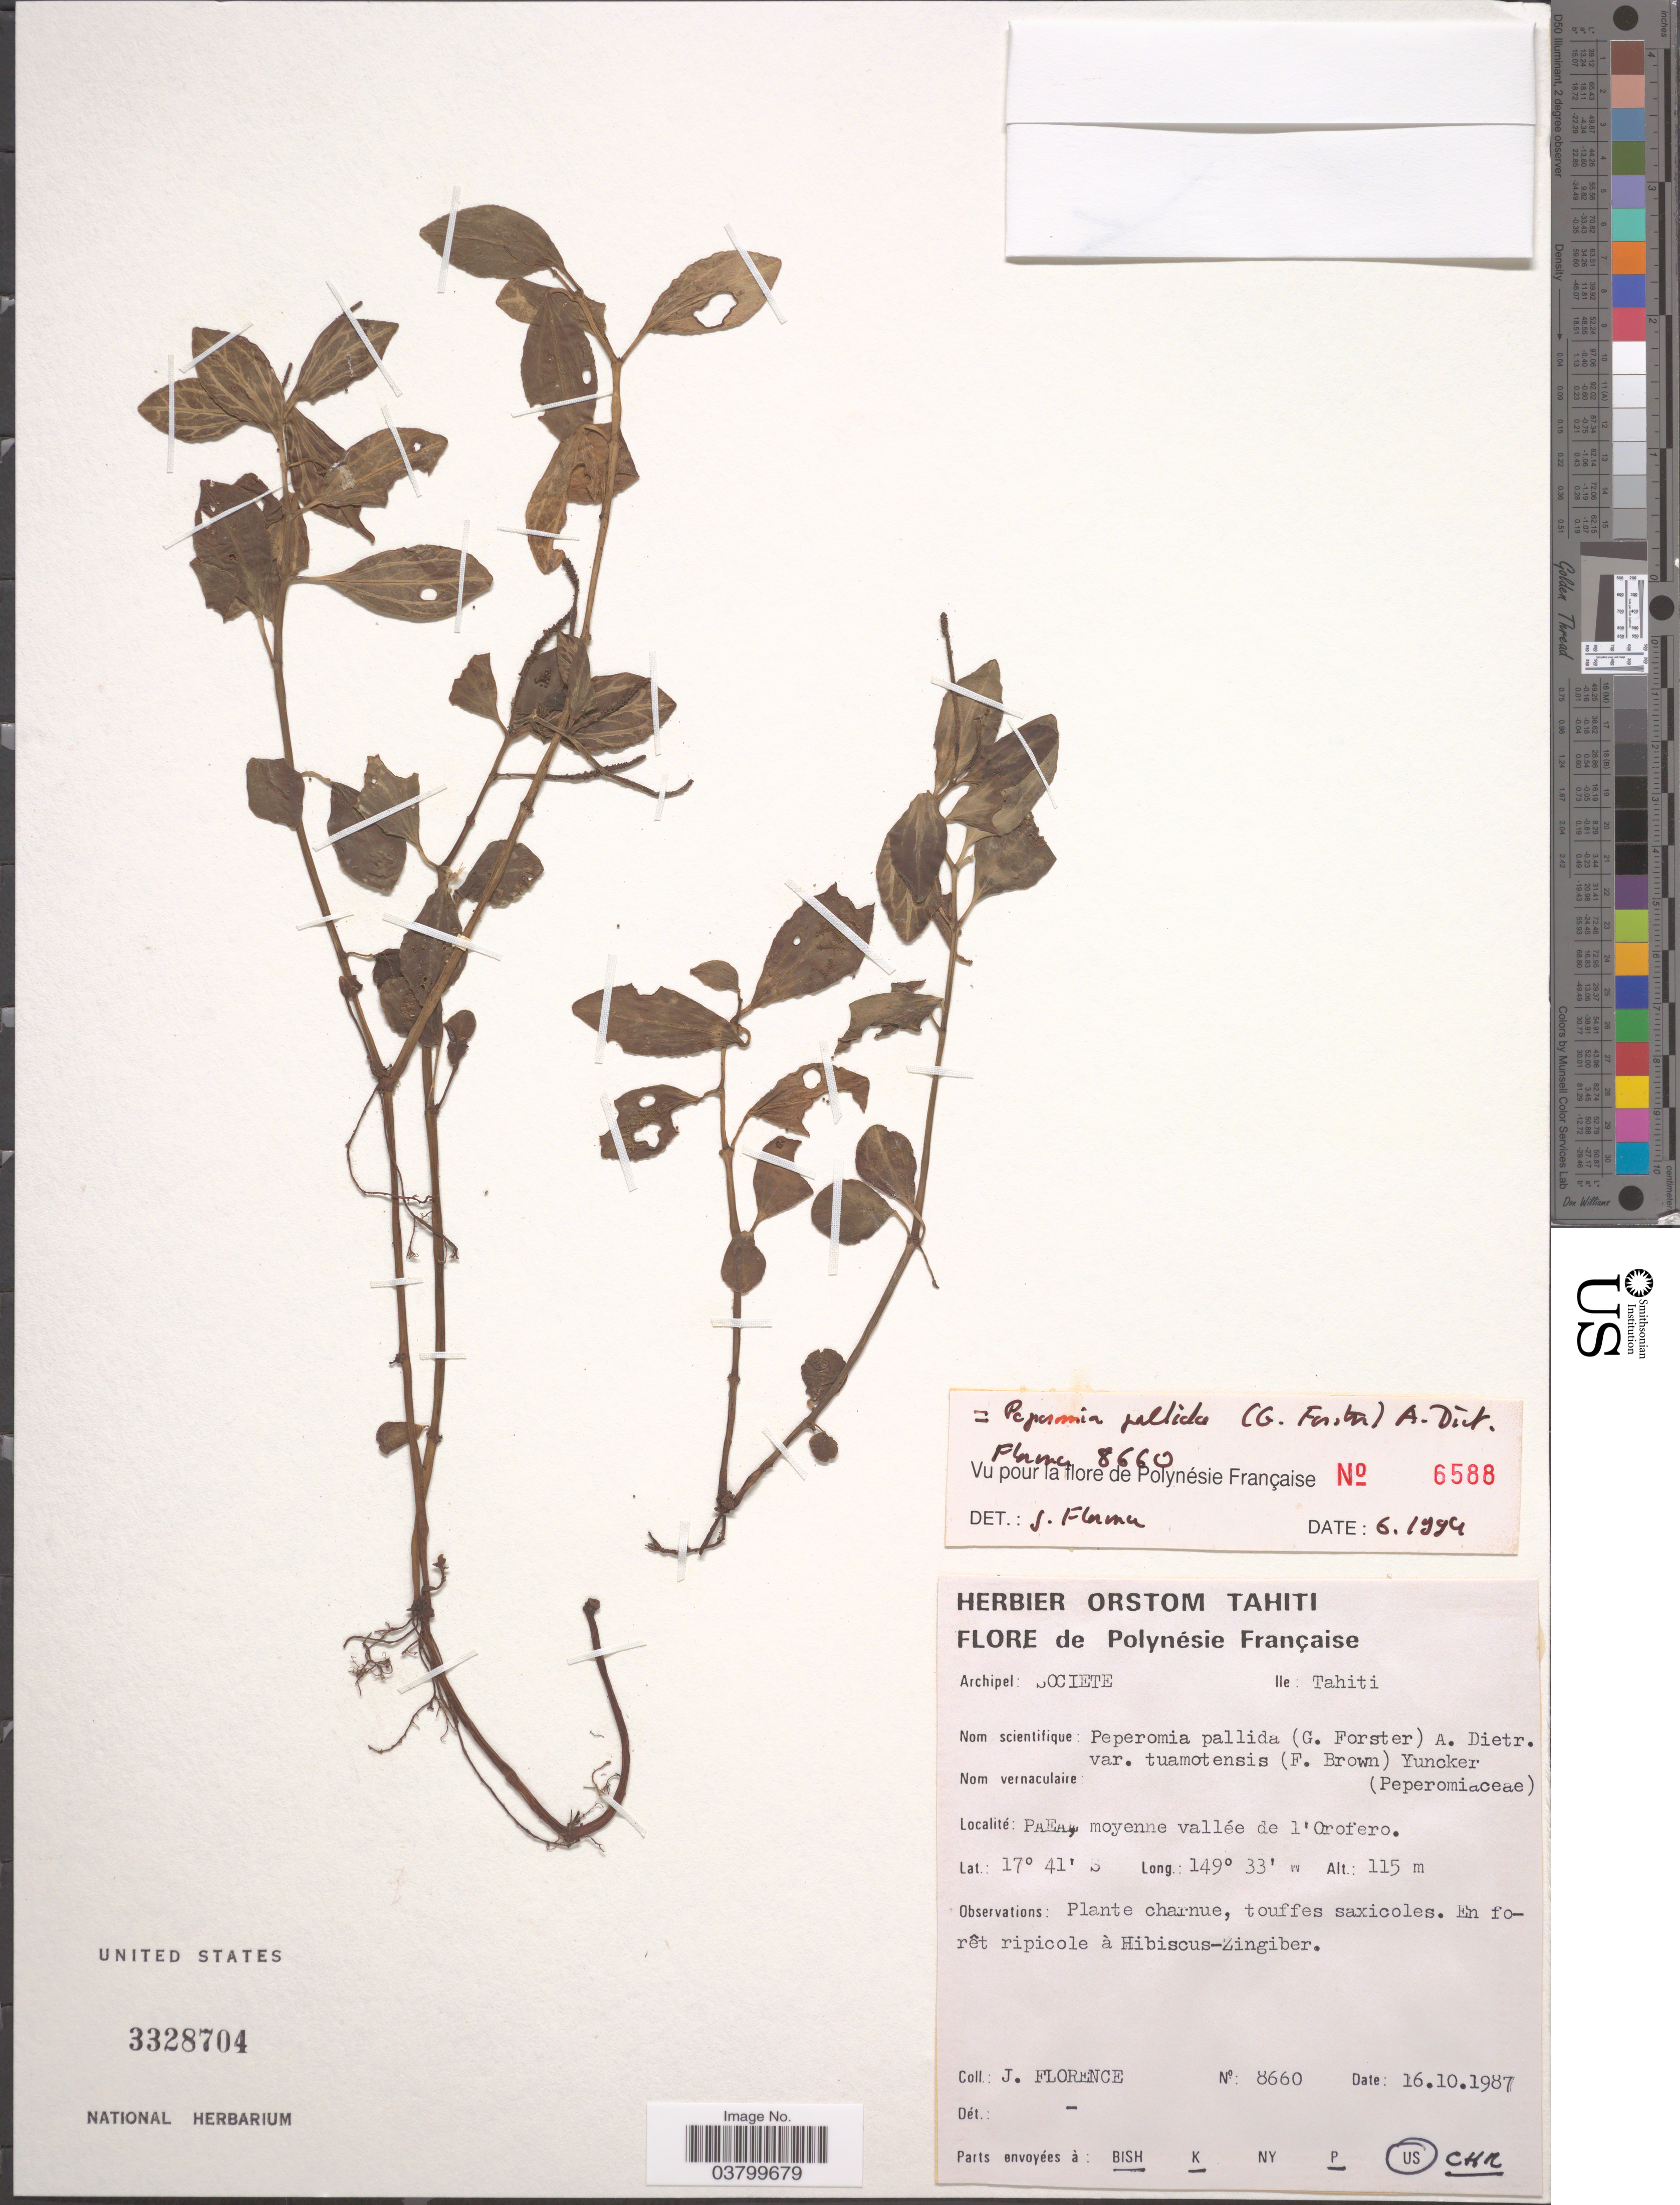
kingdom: Plantae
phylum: Tracheophyta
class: Magnoliopsida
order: Piperales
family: Piperaceae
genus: Peperomia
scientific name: Peperomia pallida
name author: (G. Forst.) Dietr.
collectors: J. Florence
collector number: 8660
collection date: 1987-10-16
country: French Polynesia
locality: Archipel: Societe. Ile: Tahiti. Paea [illegible text], moyenne vallée de l'Orofero.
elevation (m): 115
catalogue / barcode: US 3328704